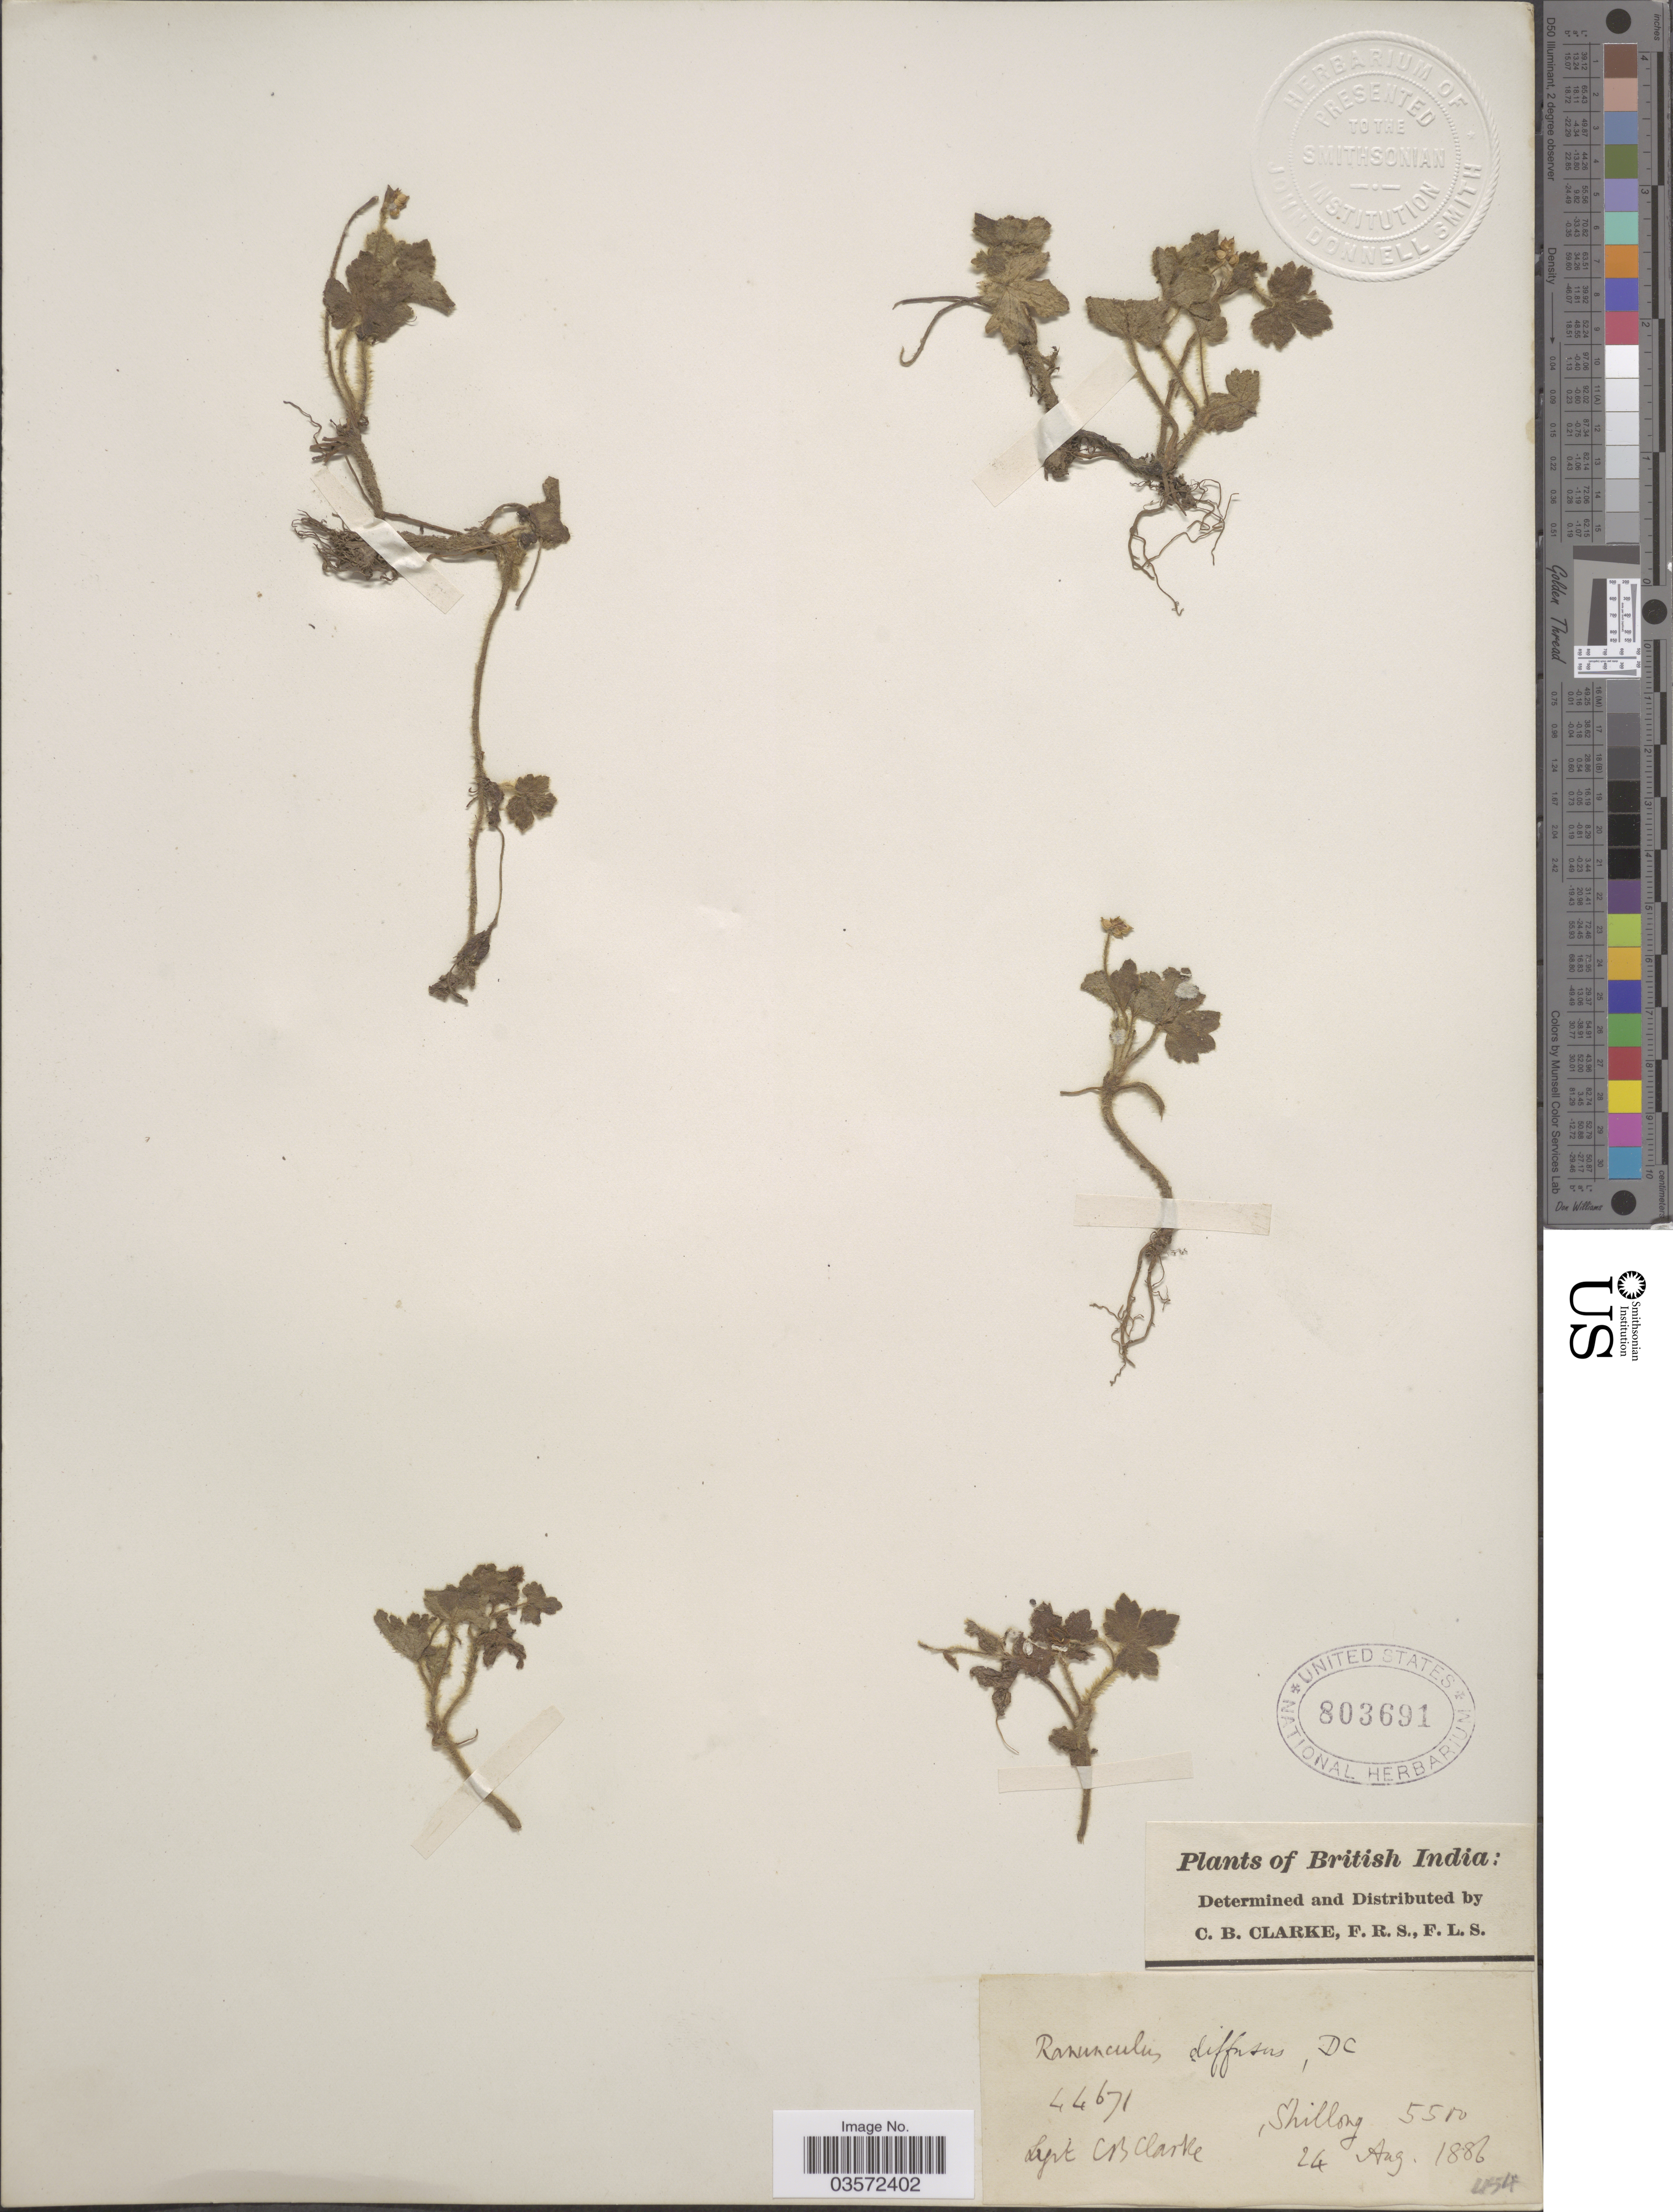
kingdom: Plantae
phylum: Tracheophyta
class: Magnoliopsida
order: Ranunculales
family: Ranunculaceae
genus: Ranunculus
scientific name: Ranunculus diffusus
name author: DC.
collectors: C. B. Clarke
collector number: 44671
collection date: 1886-08-24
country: India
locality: British India. Shillong.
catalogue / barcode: US 803691